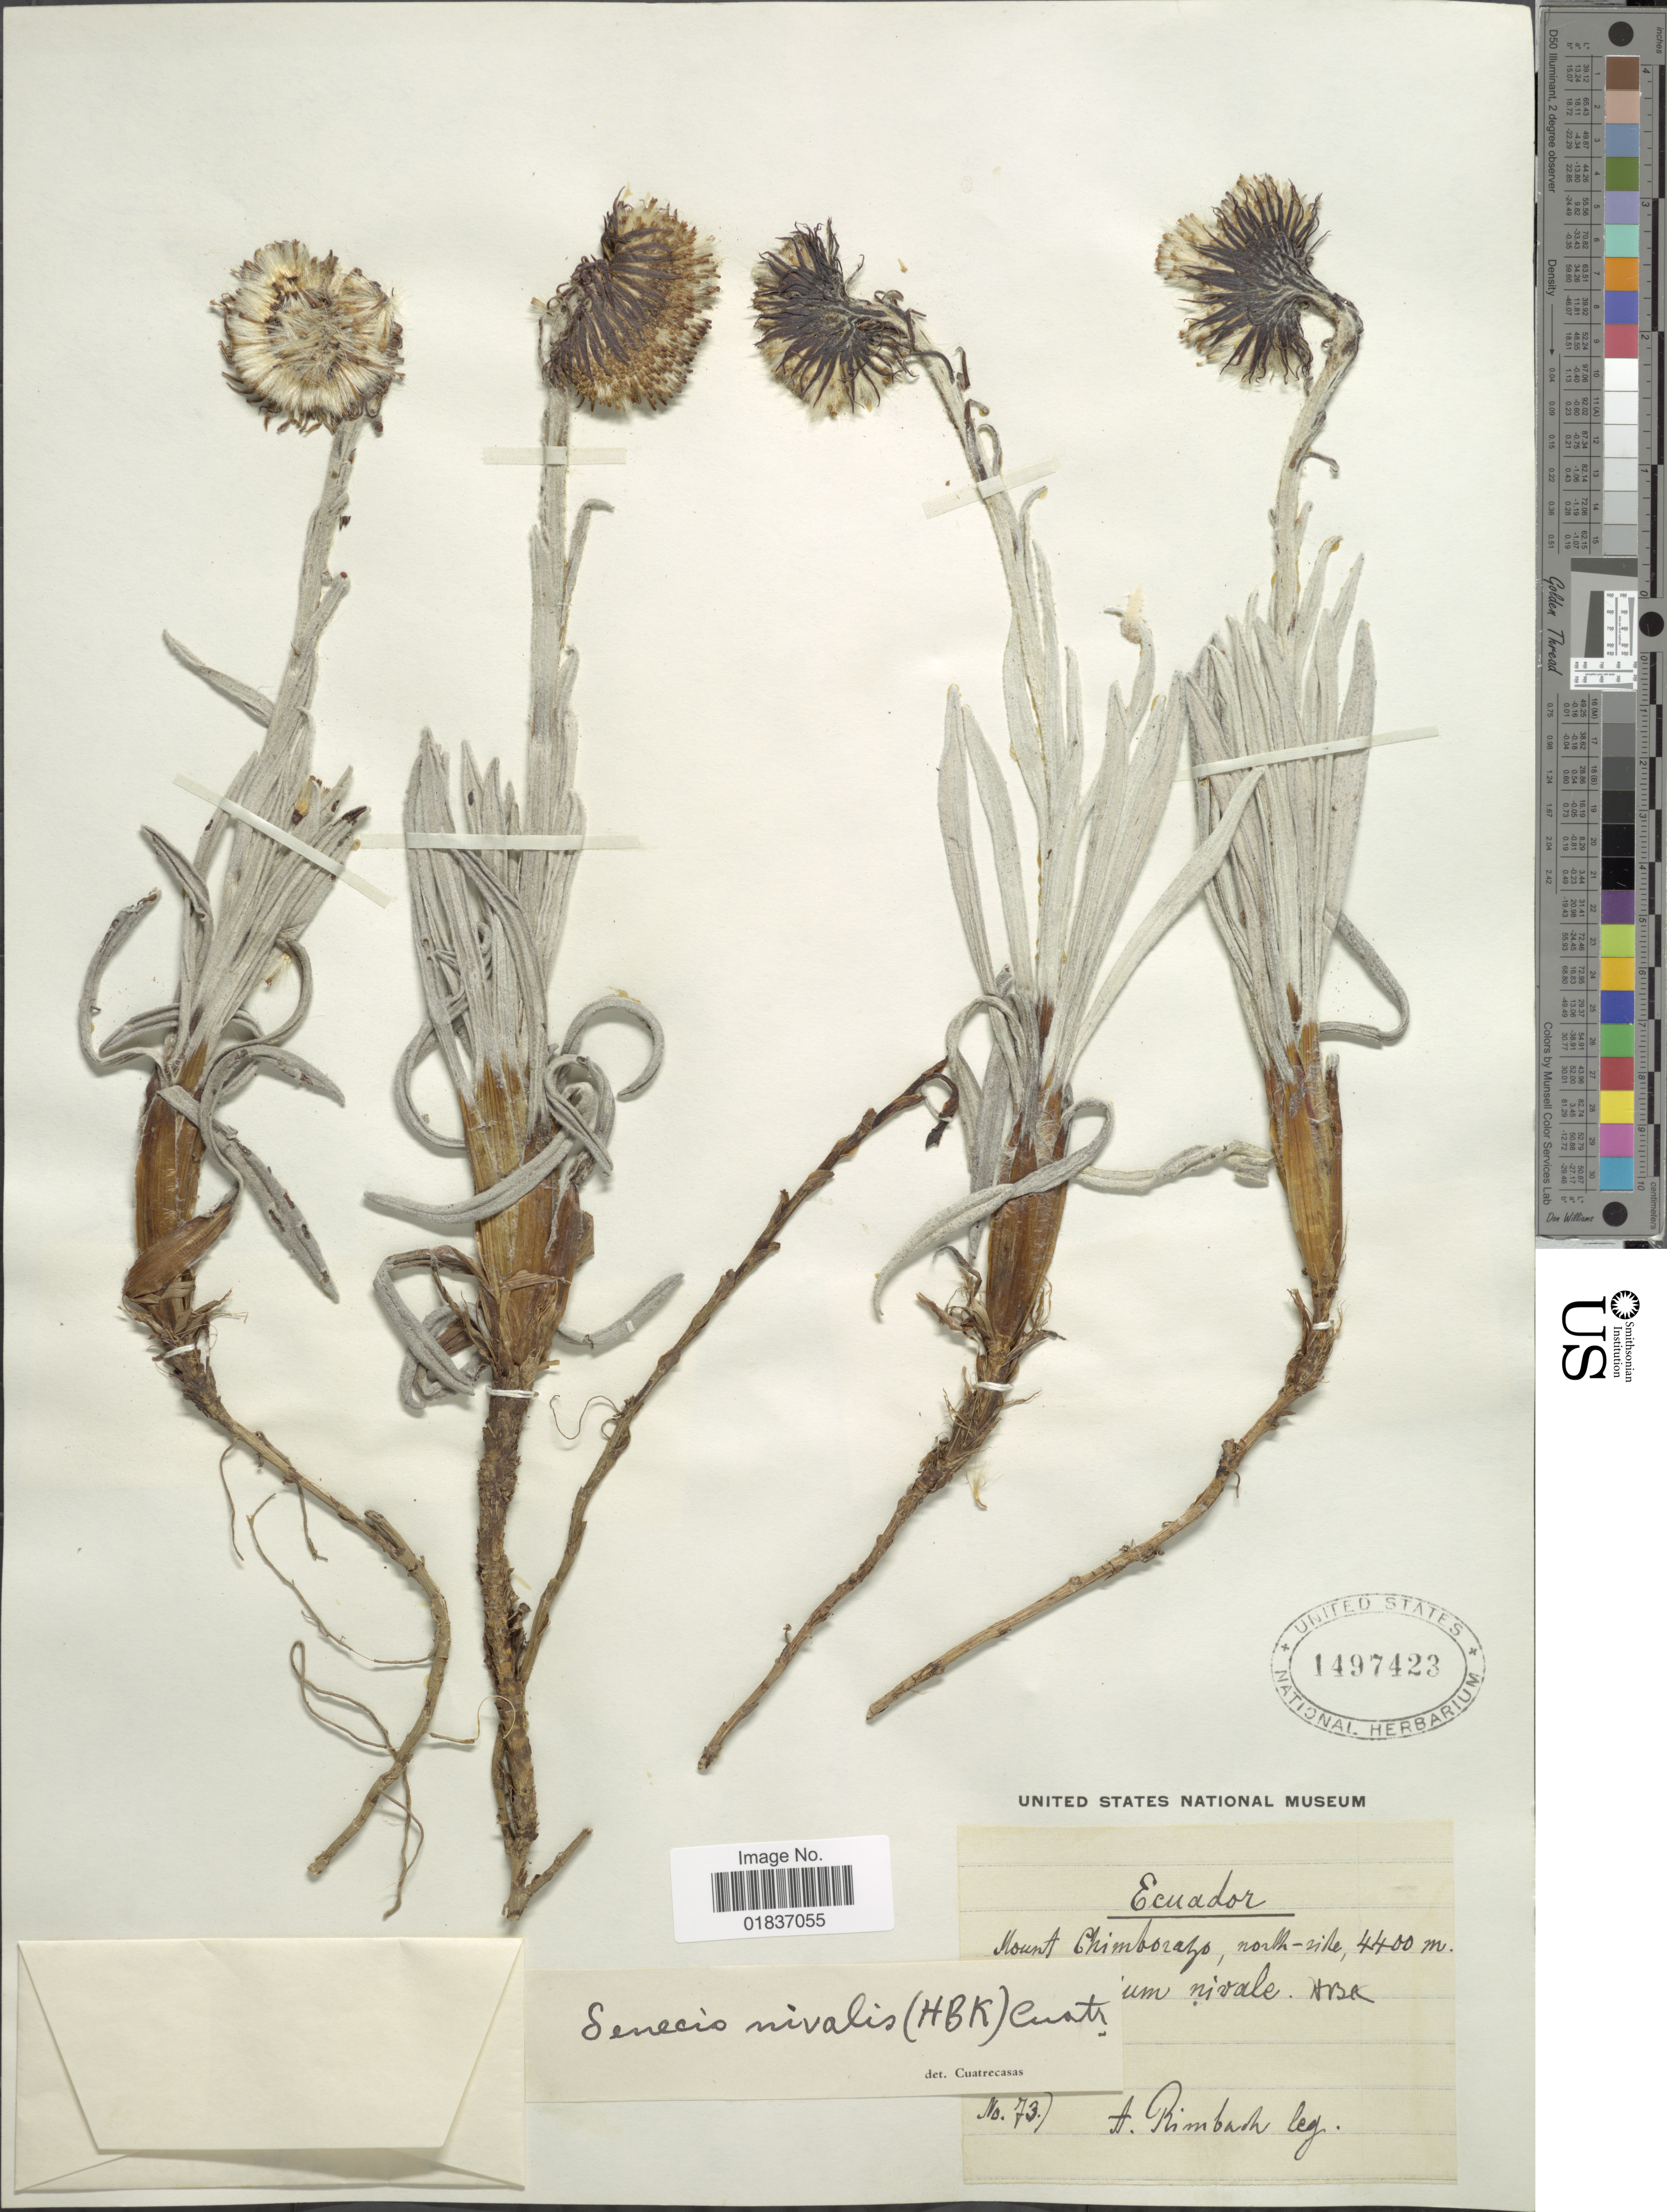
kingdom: Plantae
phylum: Tracheophyta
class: Magnoliopsida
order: Asterales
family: Asteraceae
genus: Senecio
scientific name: Senecio nivalis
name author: (Kunth) Cuatrec.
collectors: A. Rimbach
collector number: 73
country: Ecuador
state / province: Chimborazo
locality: Mount Chimborazo, north-side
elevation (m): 4400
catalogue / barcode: US 1497423